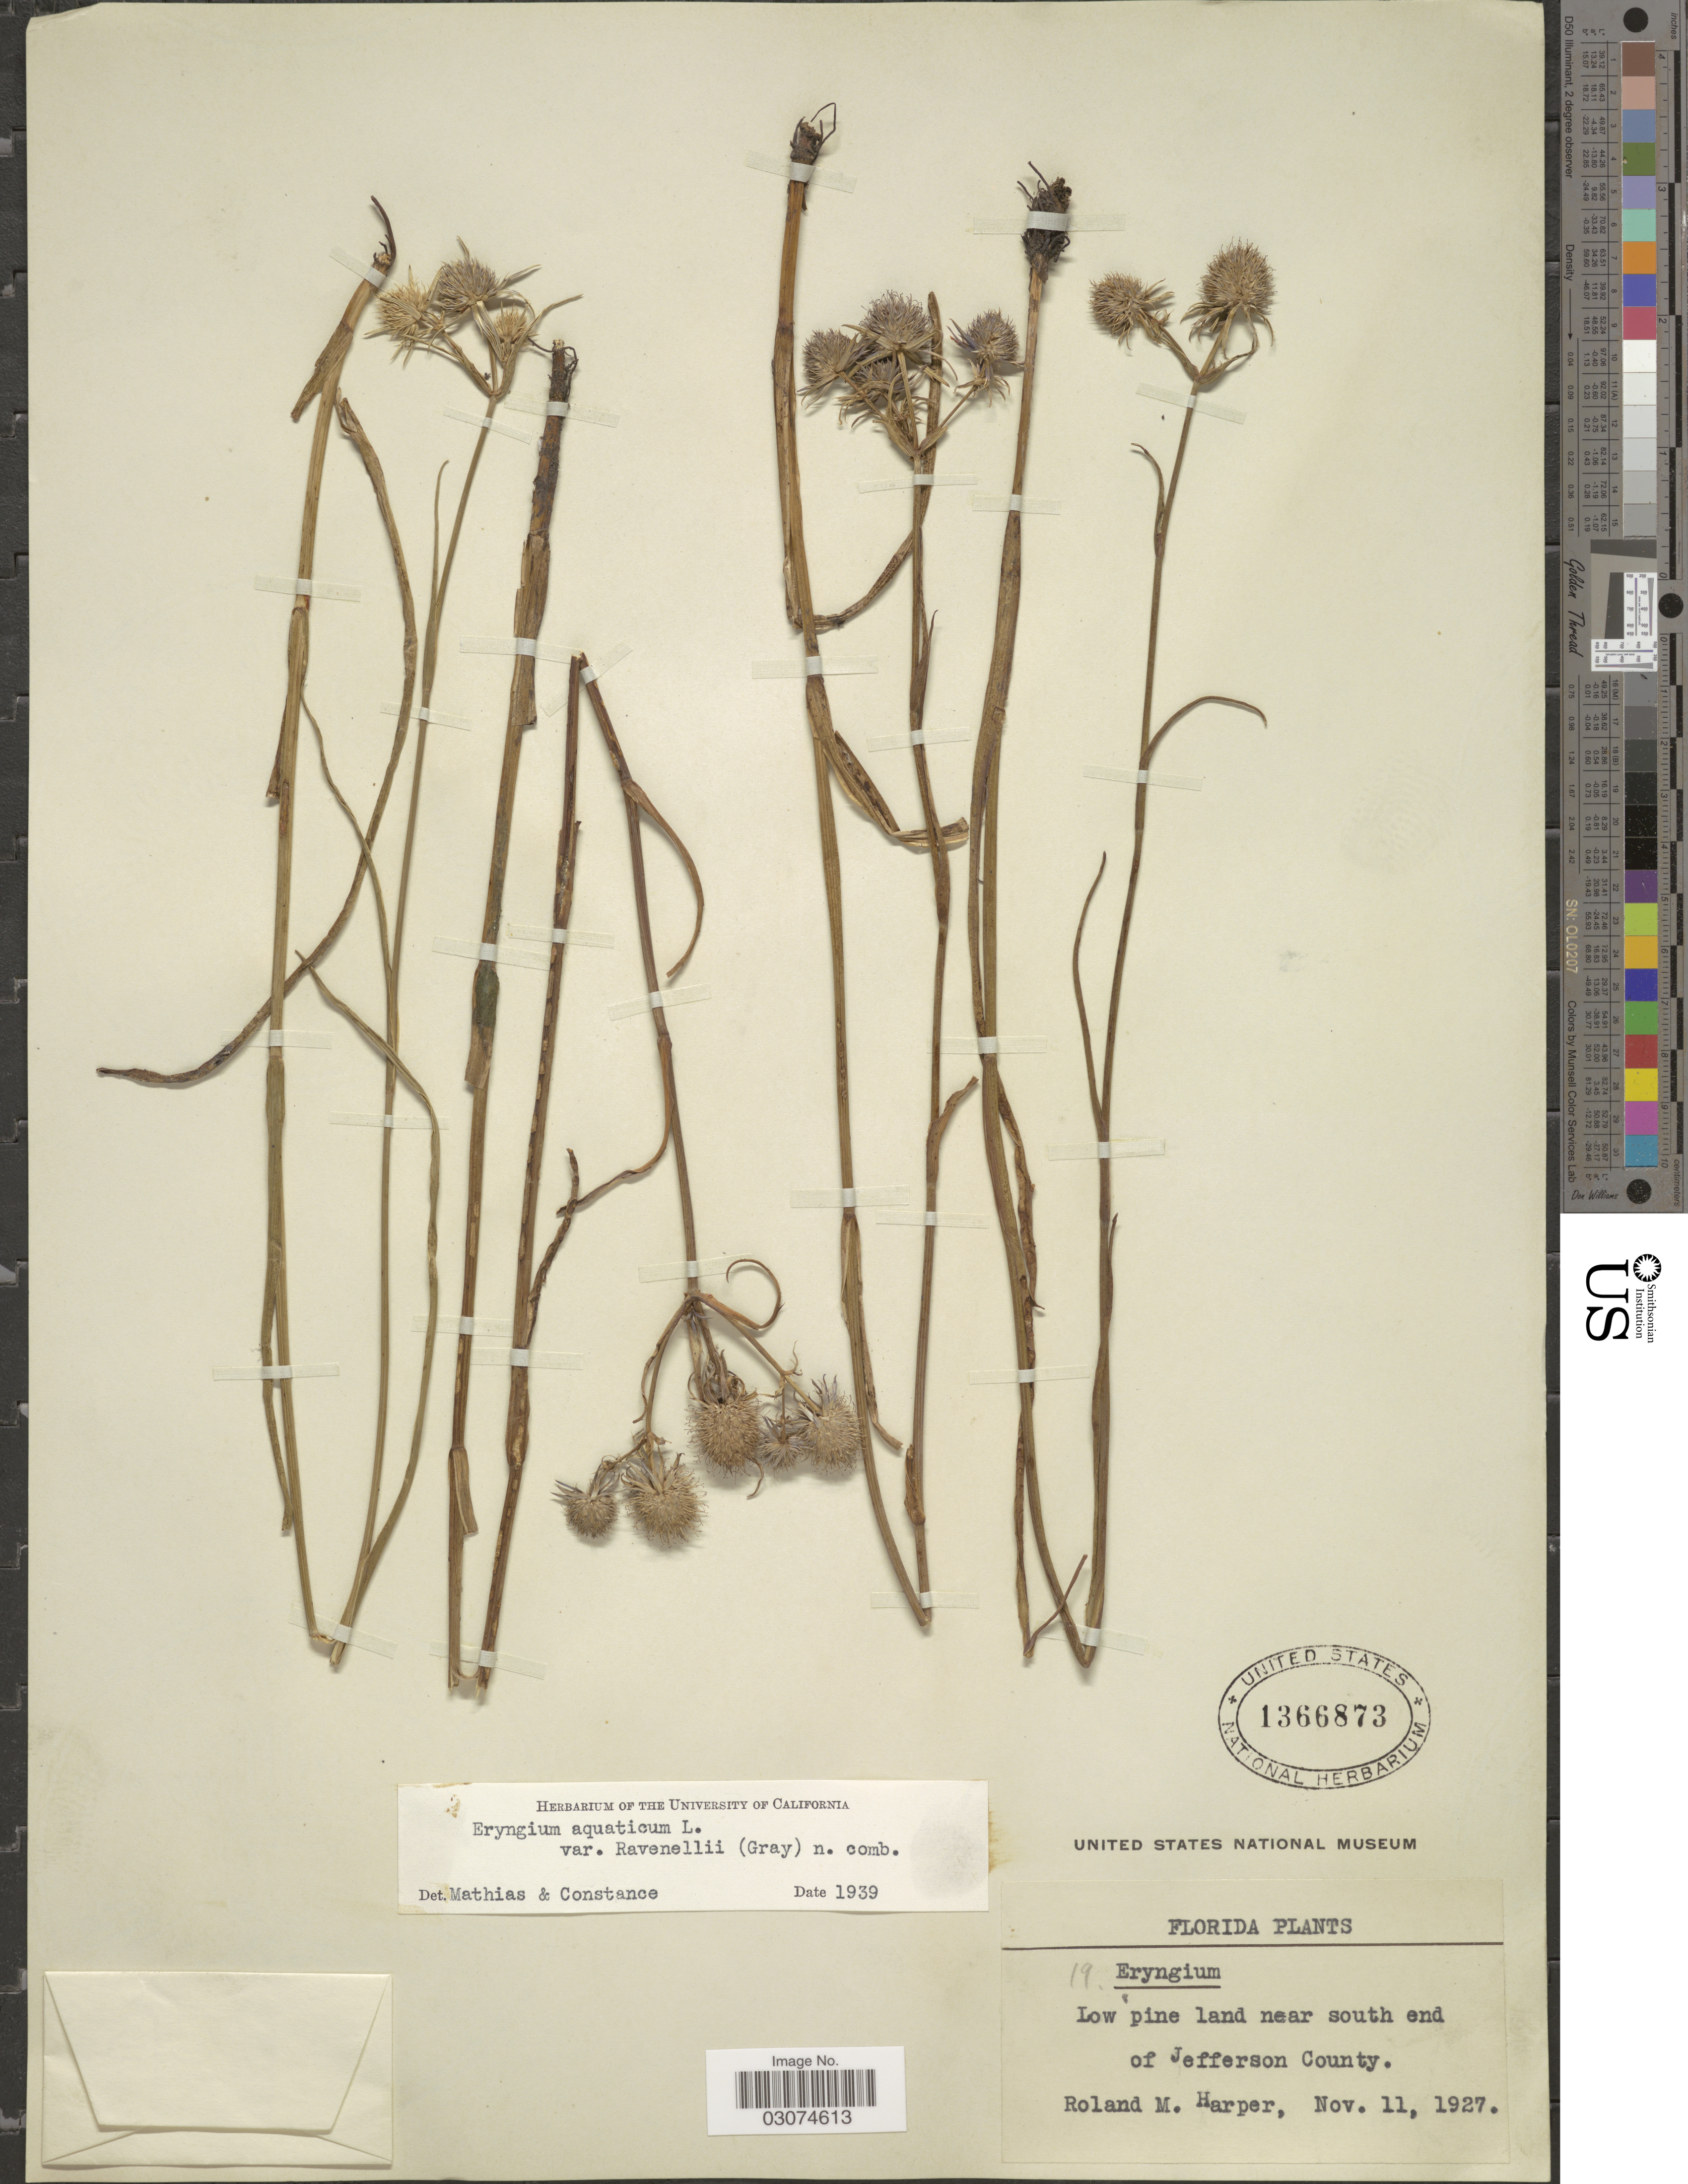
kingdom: Plantae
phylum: Tracheophyta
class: Magnoliopsida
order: Apiales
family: Apiaceae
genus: Eryngium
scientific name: Eryngium aquaticum var. ravenellii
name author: (A. Gray) Mathias & Constance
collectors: R. M. Harper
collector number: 19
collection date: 1927-11-11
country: United States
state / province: Florida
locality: Low Pine land near south end of Jefferson County.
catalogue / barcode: US 1366873